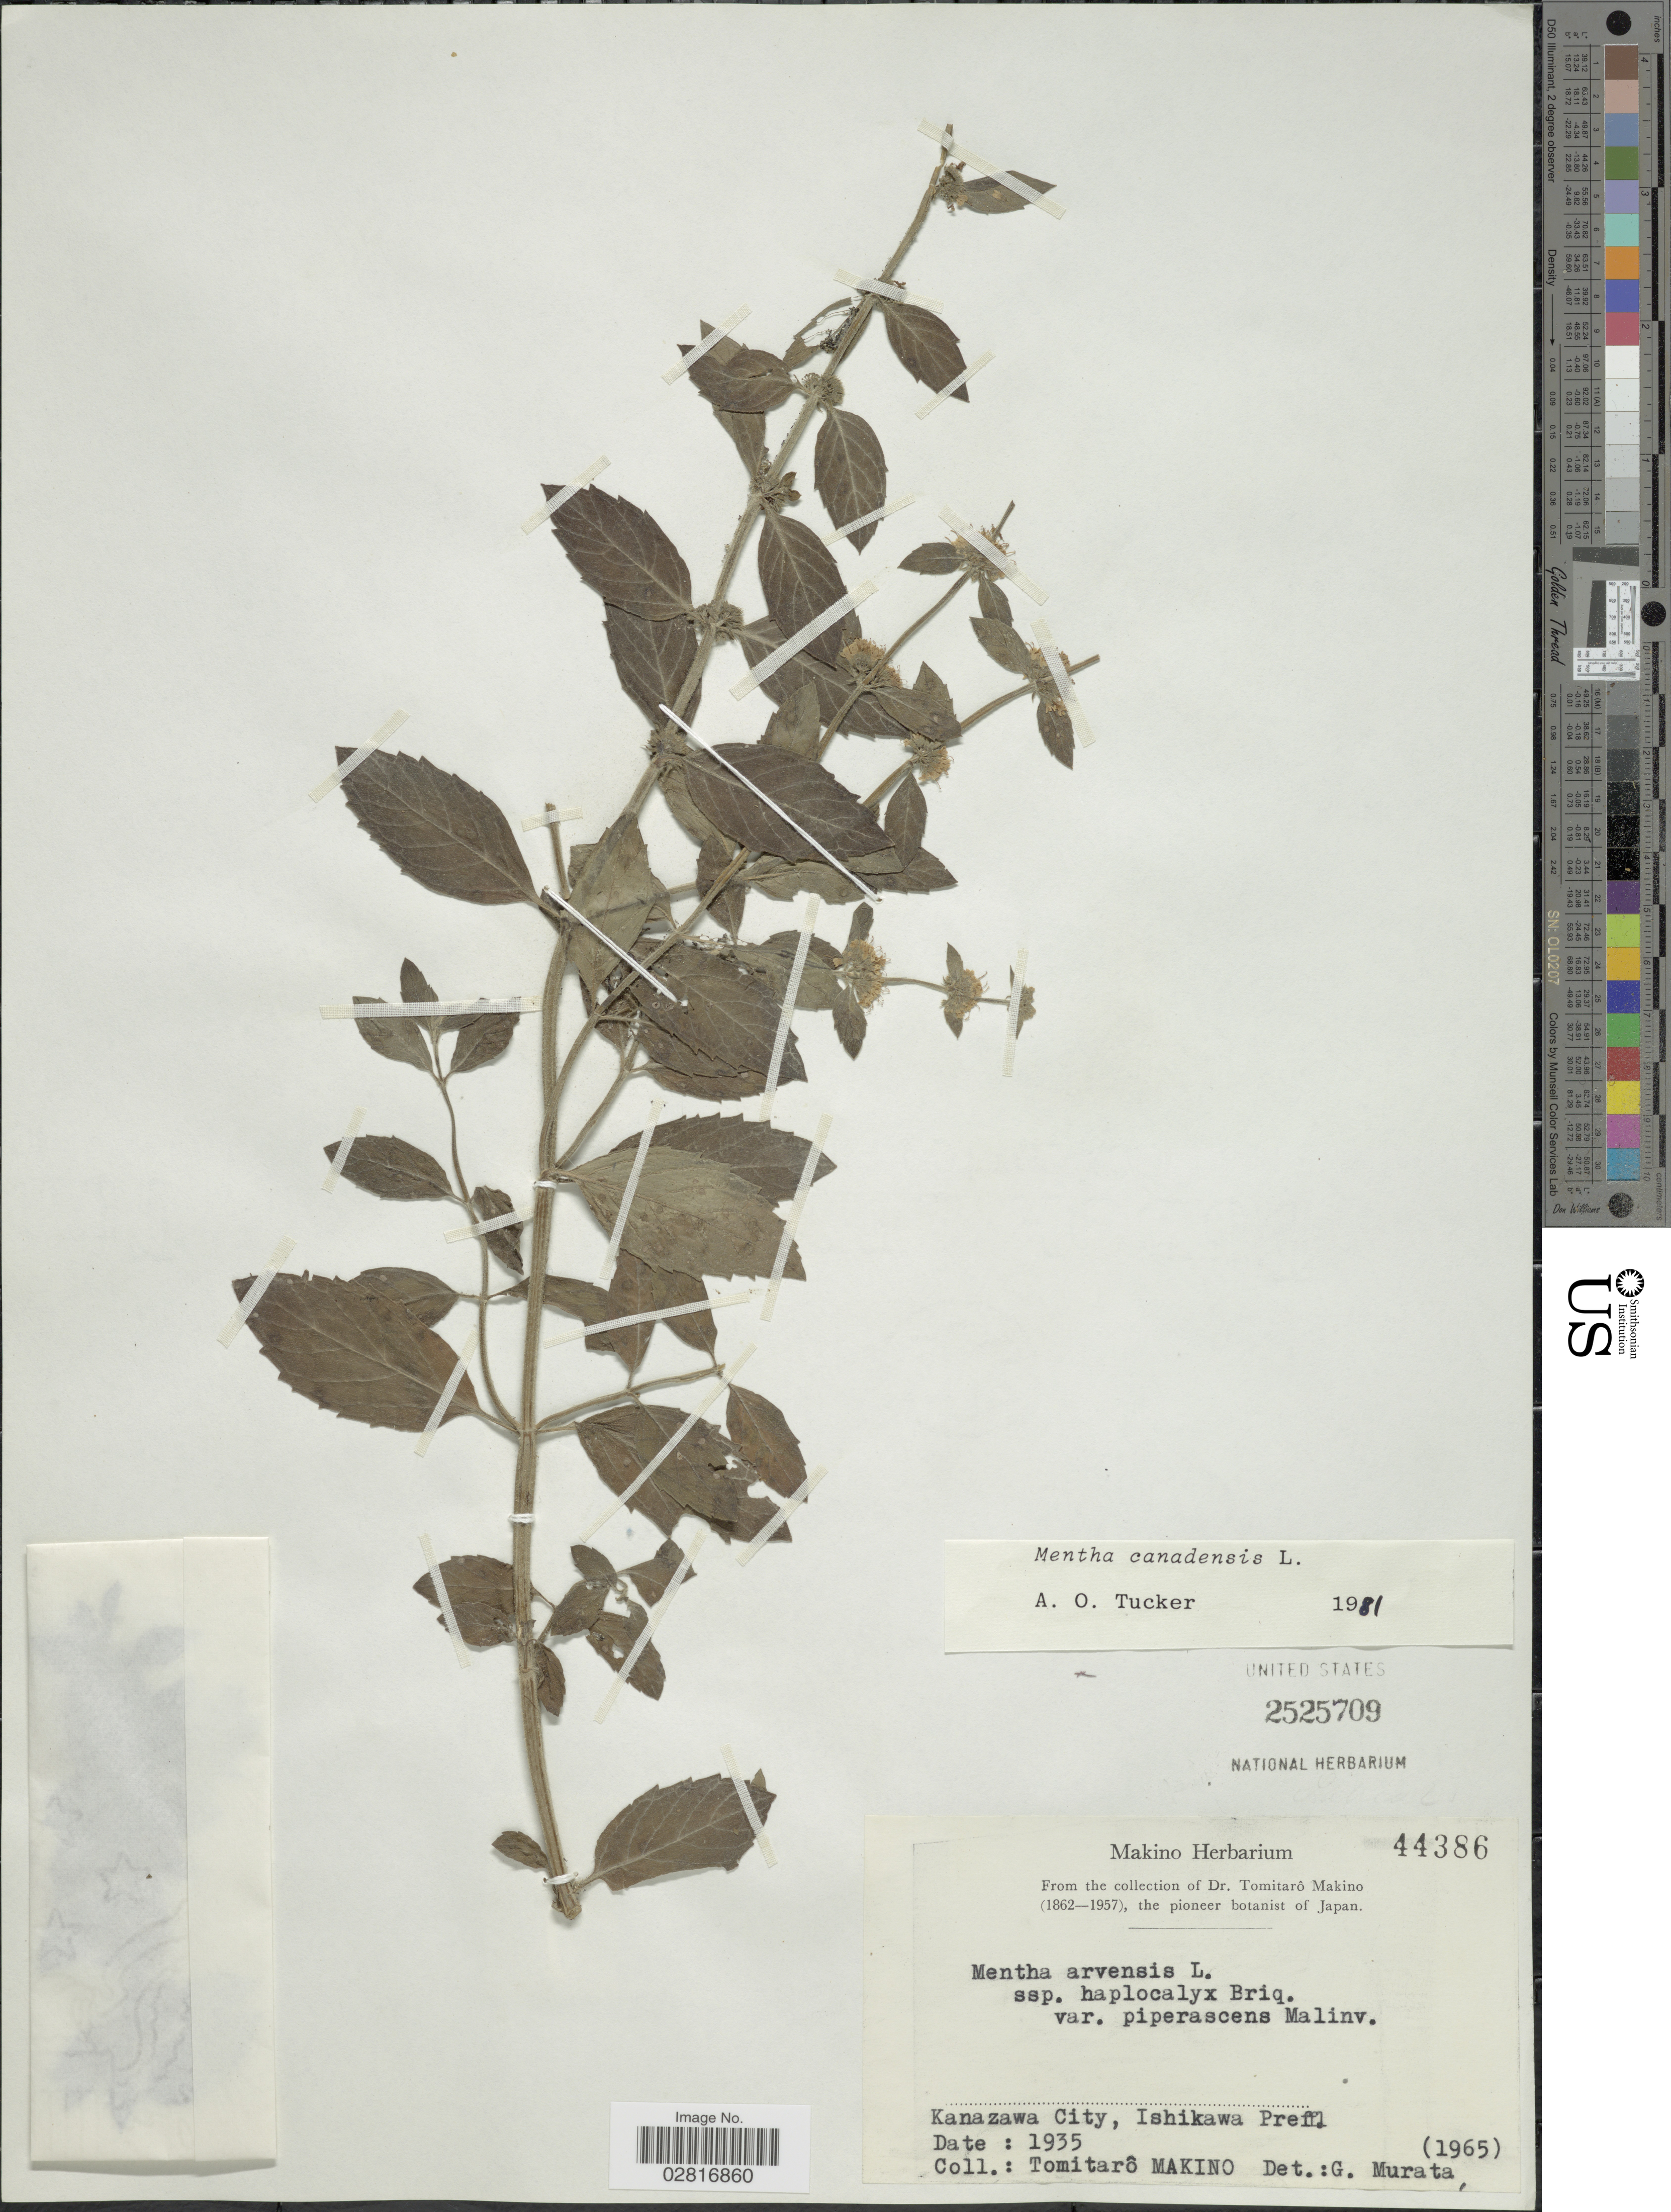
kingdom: Plantae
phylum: Tracheophyta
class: Magnoliopsida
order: Lamiales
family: Lamiaceae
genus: Mentha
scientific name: Mentha canadensis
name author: L.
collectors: T. Makino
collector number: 44386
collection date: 1935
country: Japan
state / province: Isikawa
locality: Kanazawa City, Ishikawa Pref.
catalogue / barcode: US 2525709